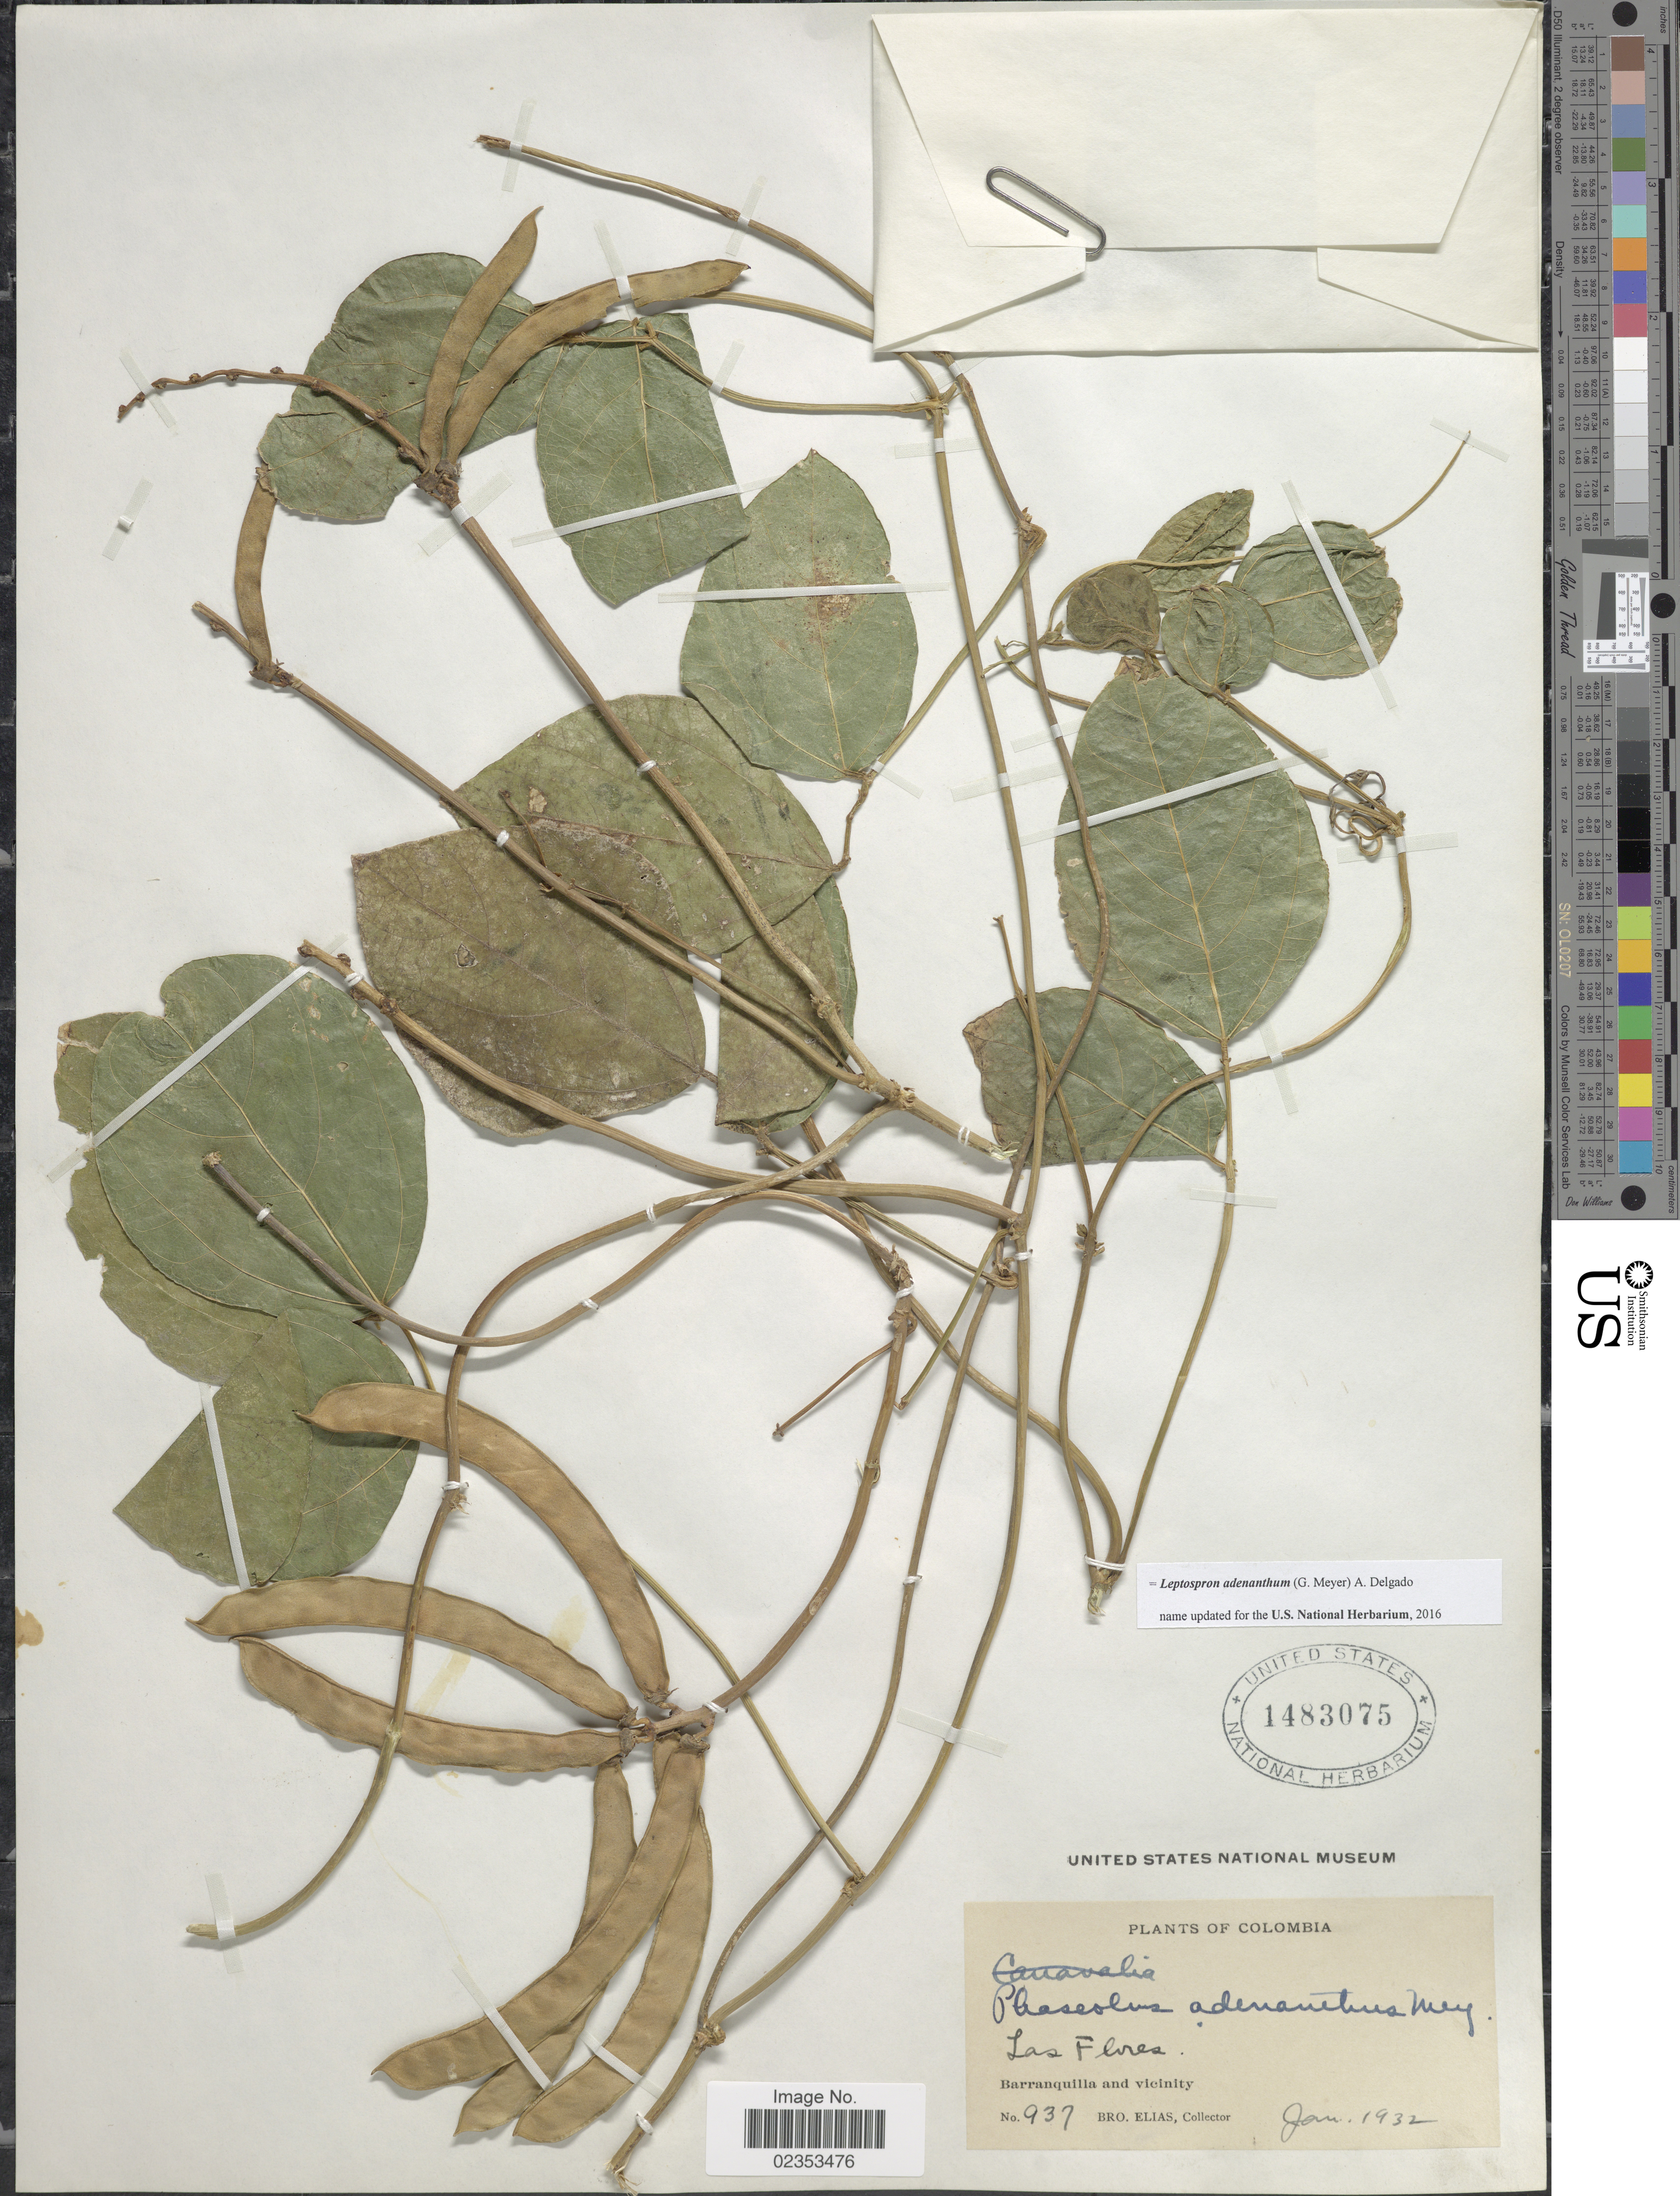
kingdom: Plantae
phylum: Tracheophyta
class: Magnoliopsida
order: Fabales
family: Fabaceae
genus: Leptospron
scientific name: Leptospron adenanthum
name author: (G. Mey.) A. Delgado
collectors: Bro. Elias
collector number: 937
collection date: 1932-01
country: Colombia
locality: Las Flores, Barranquilla and vicinity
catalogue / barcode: US 1483075